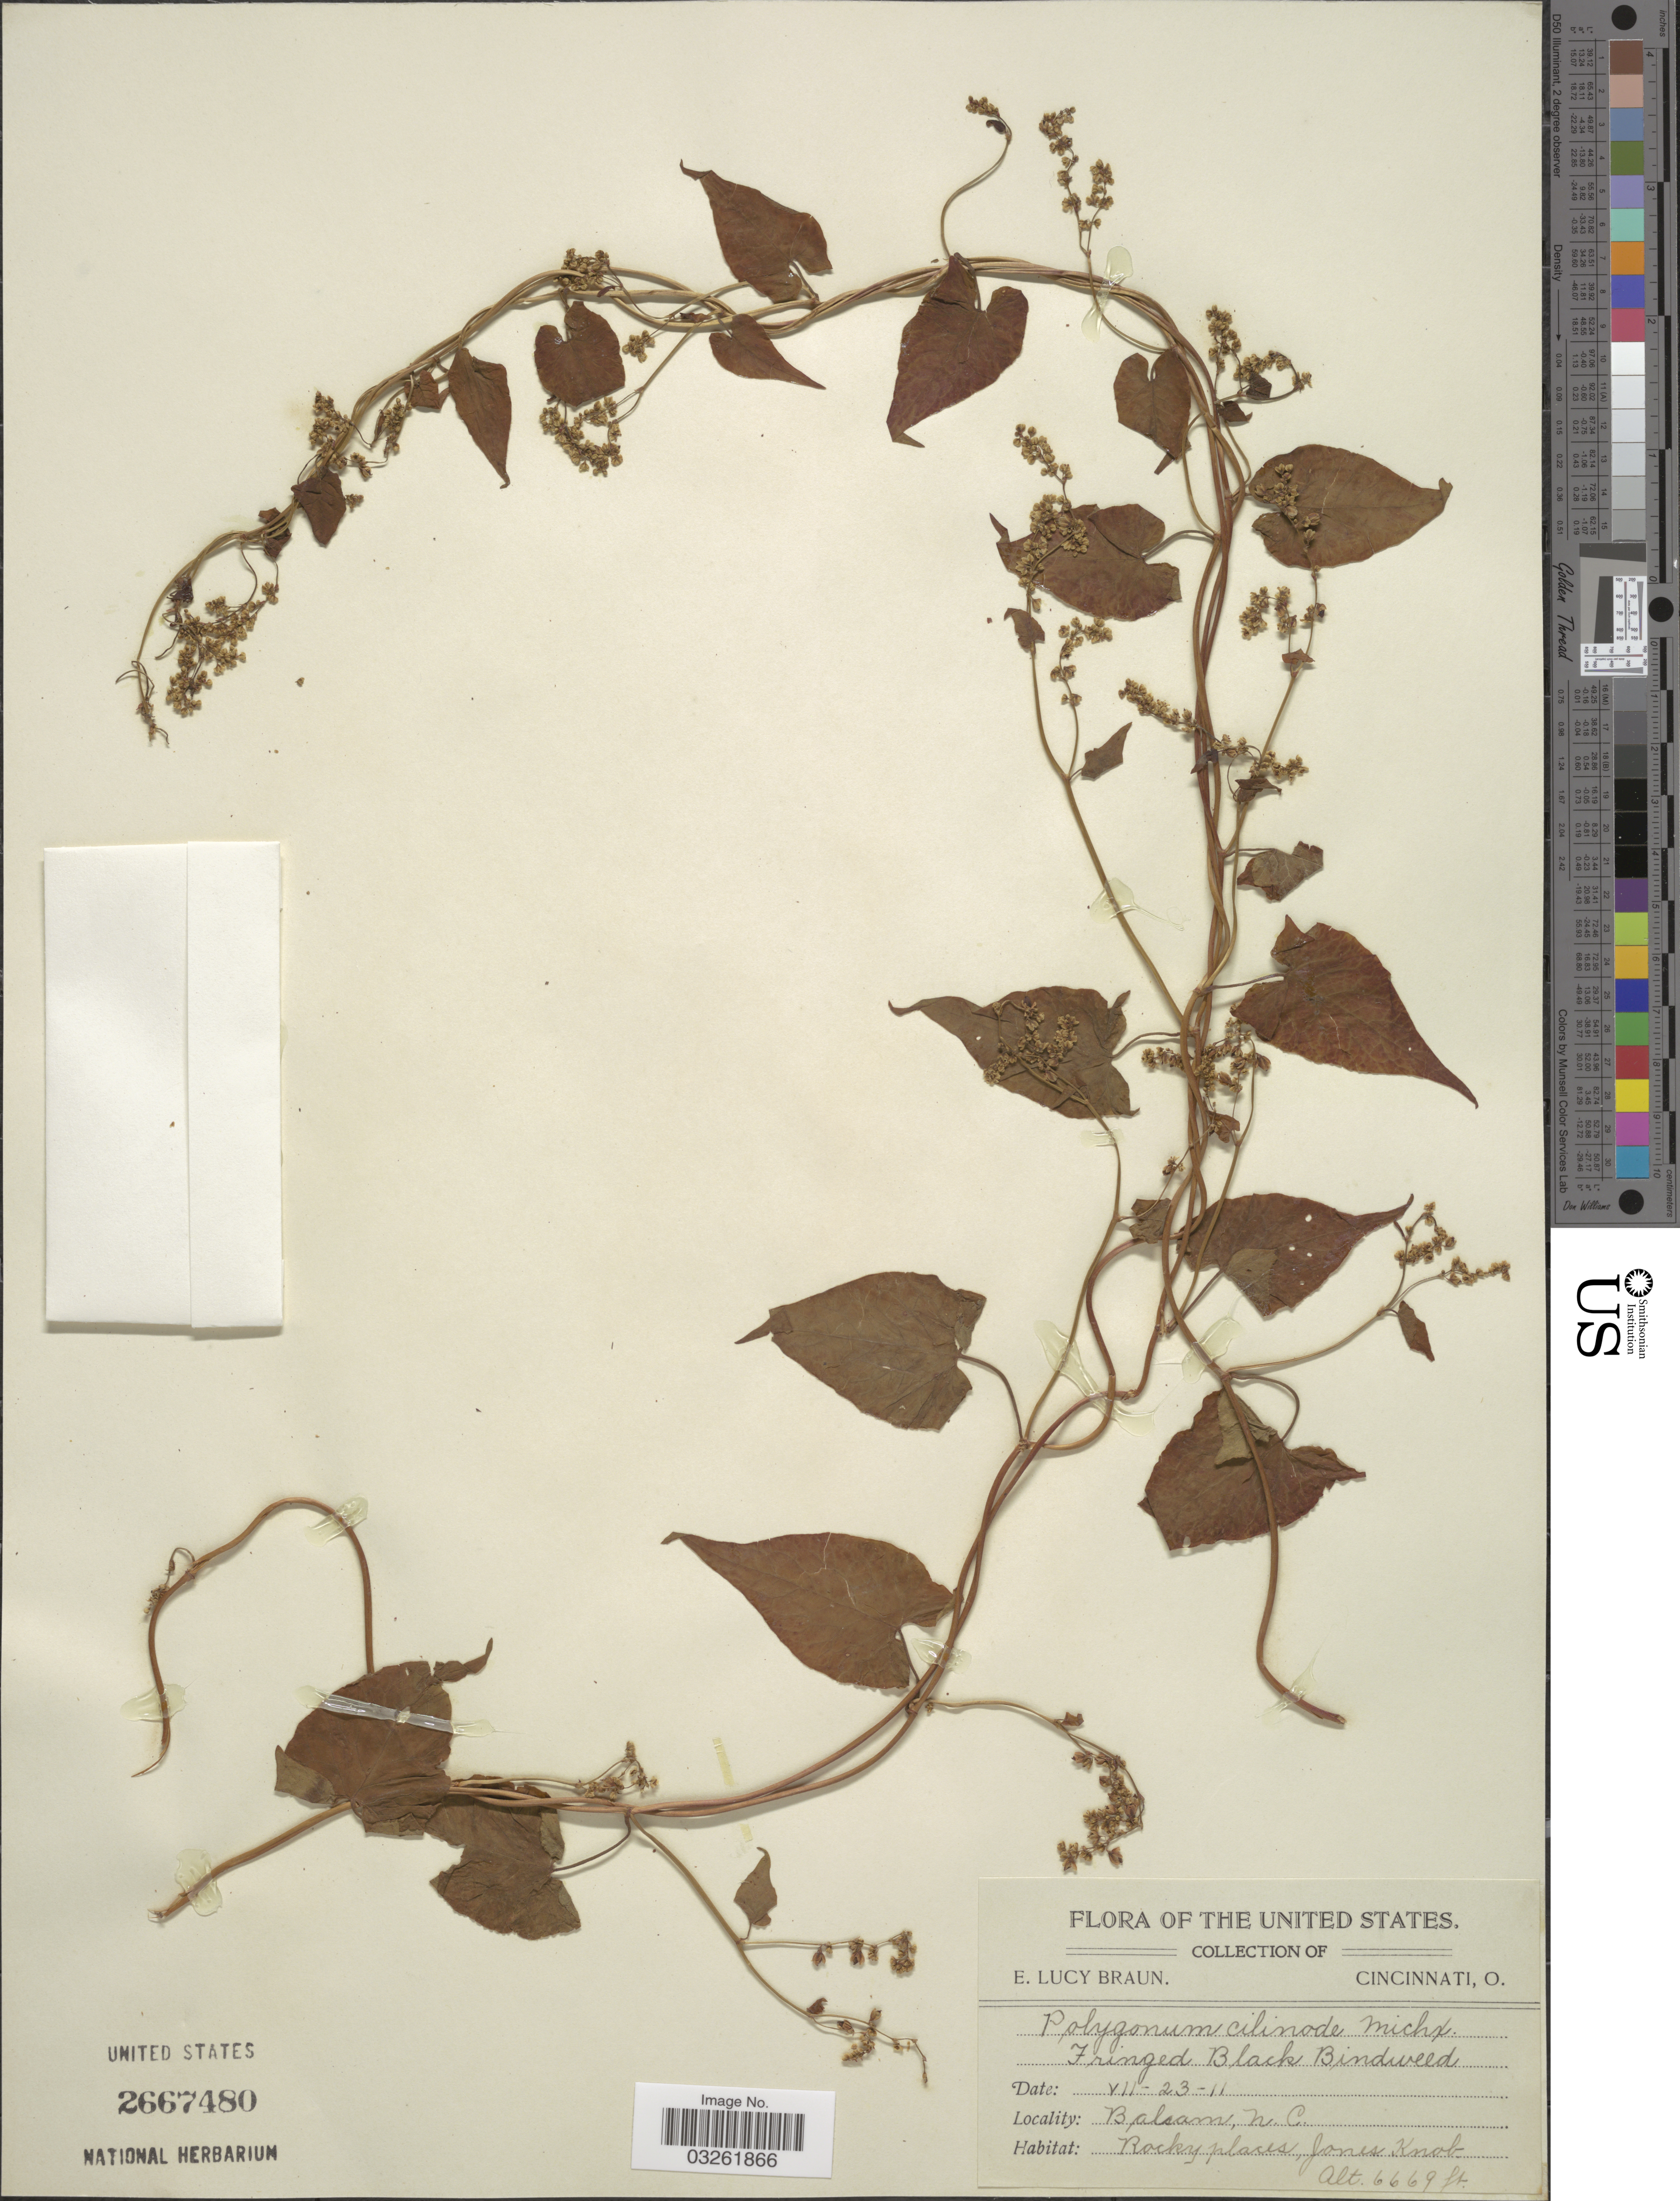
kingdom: Plantae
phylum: Tracheophyta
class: Magnoliopsida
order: Caryophyllales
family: Polygonaceae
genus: Fallopia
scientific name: Fallopia cilinodis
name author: (Michx.) Holub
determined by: Strong, M. T., (US), Smithsonian Institution - National Museum of Natural History (UNITED STATES)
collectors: E. L. Braun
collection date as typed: Transcribed d/m/y: 23/7/11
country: United States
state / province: North Carolina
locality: Balsam. Rocky places, Jones Knob.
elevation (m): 2033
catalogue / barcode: US 2667480